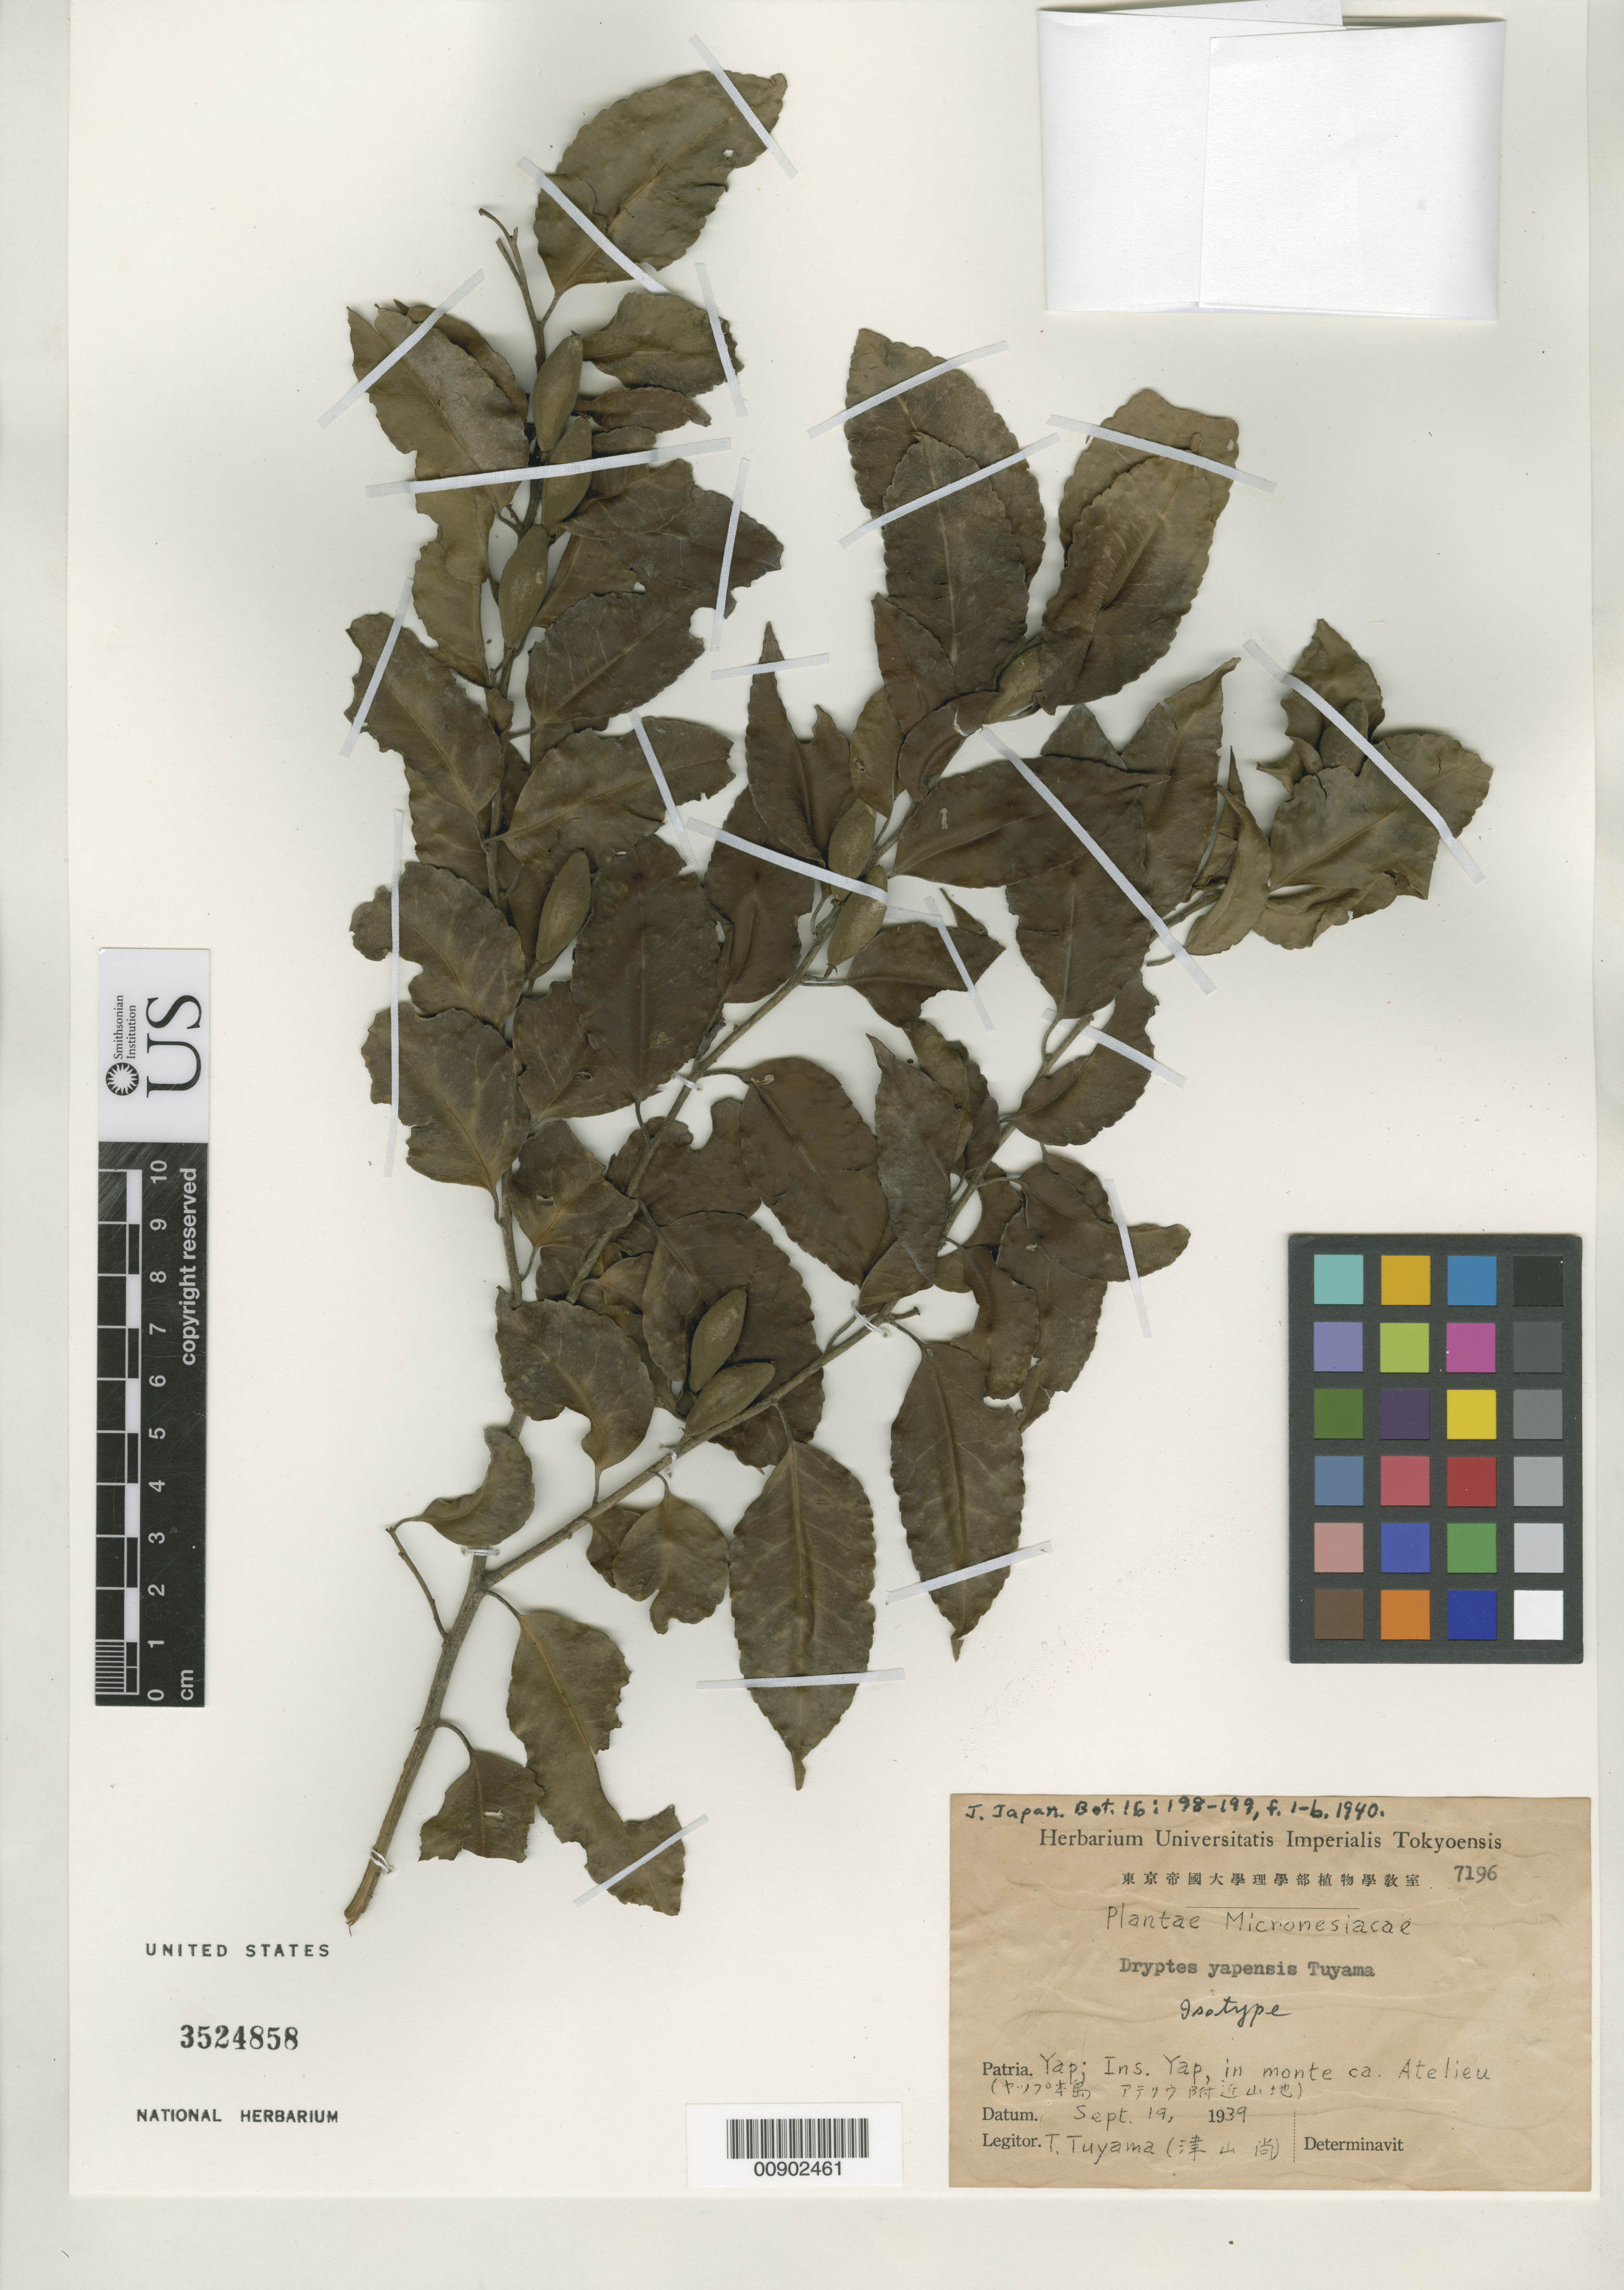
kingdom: Plantae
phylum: Tracheophyta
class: Magnoliopsida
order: Malpighiales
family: Putranjivaceae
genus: Drypetes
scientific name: Drypetes yapensis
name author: Tuyama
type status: Isotype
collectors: T. Tuyama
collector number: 7196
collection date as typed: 19 Sep 1939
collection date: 1939-09-19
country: Micronesia, Federated States of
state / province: Yap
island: Yap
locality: Patria. Yap; Ins. Yap, in monte ca. Atelieu.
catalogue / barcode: US 3524858